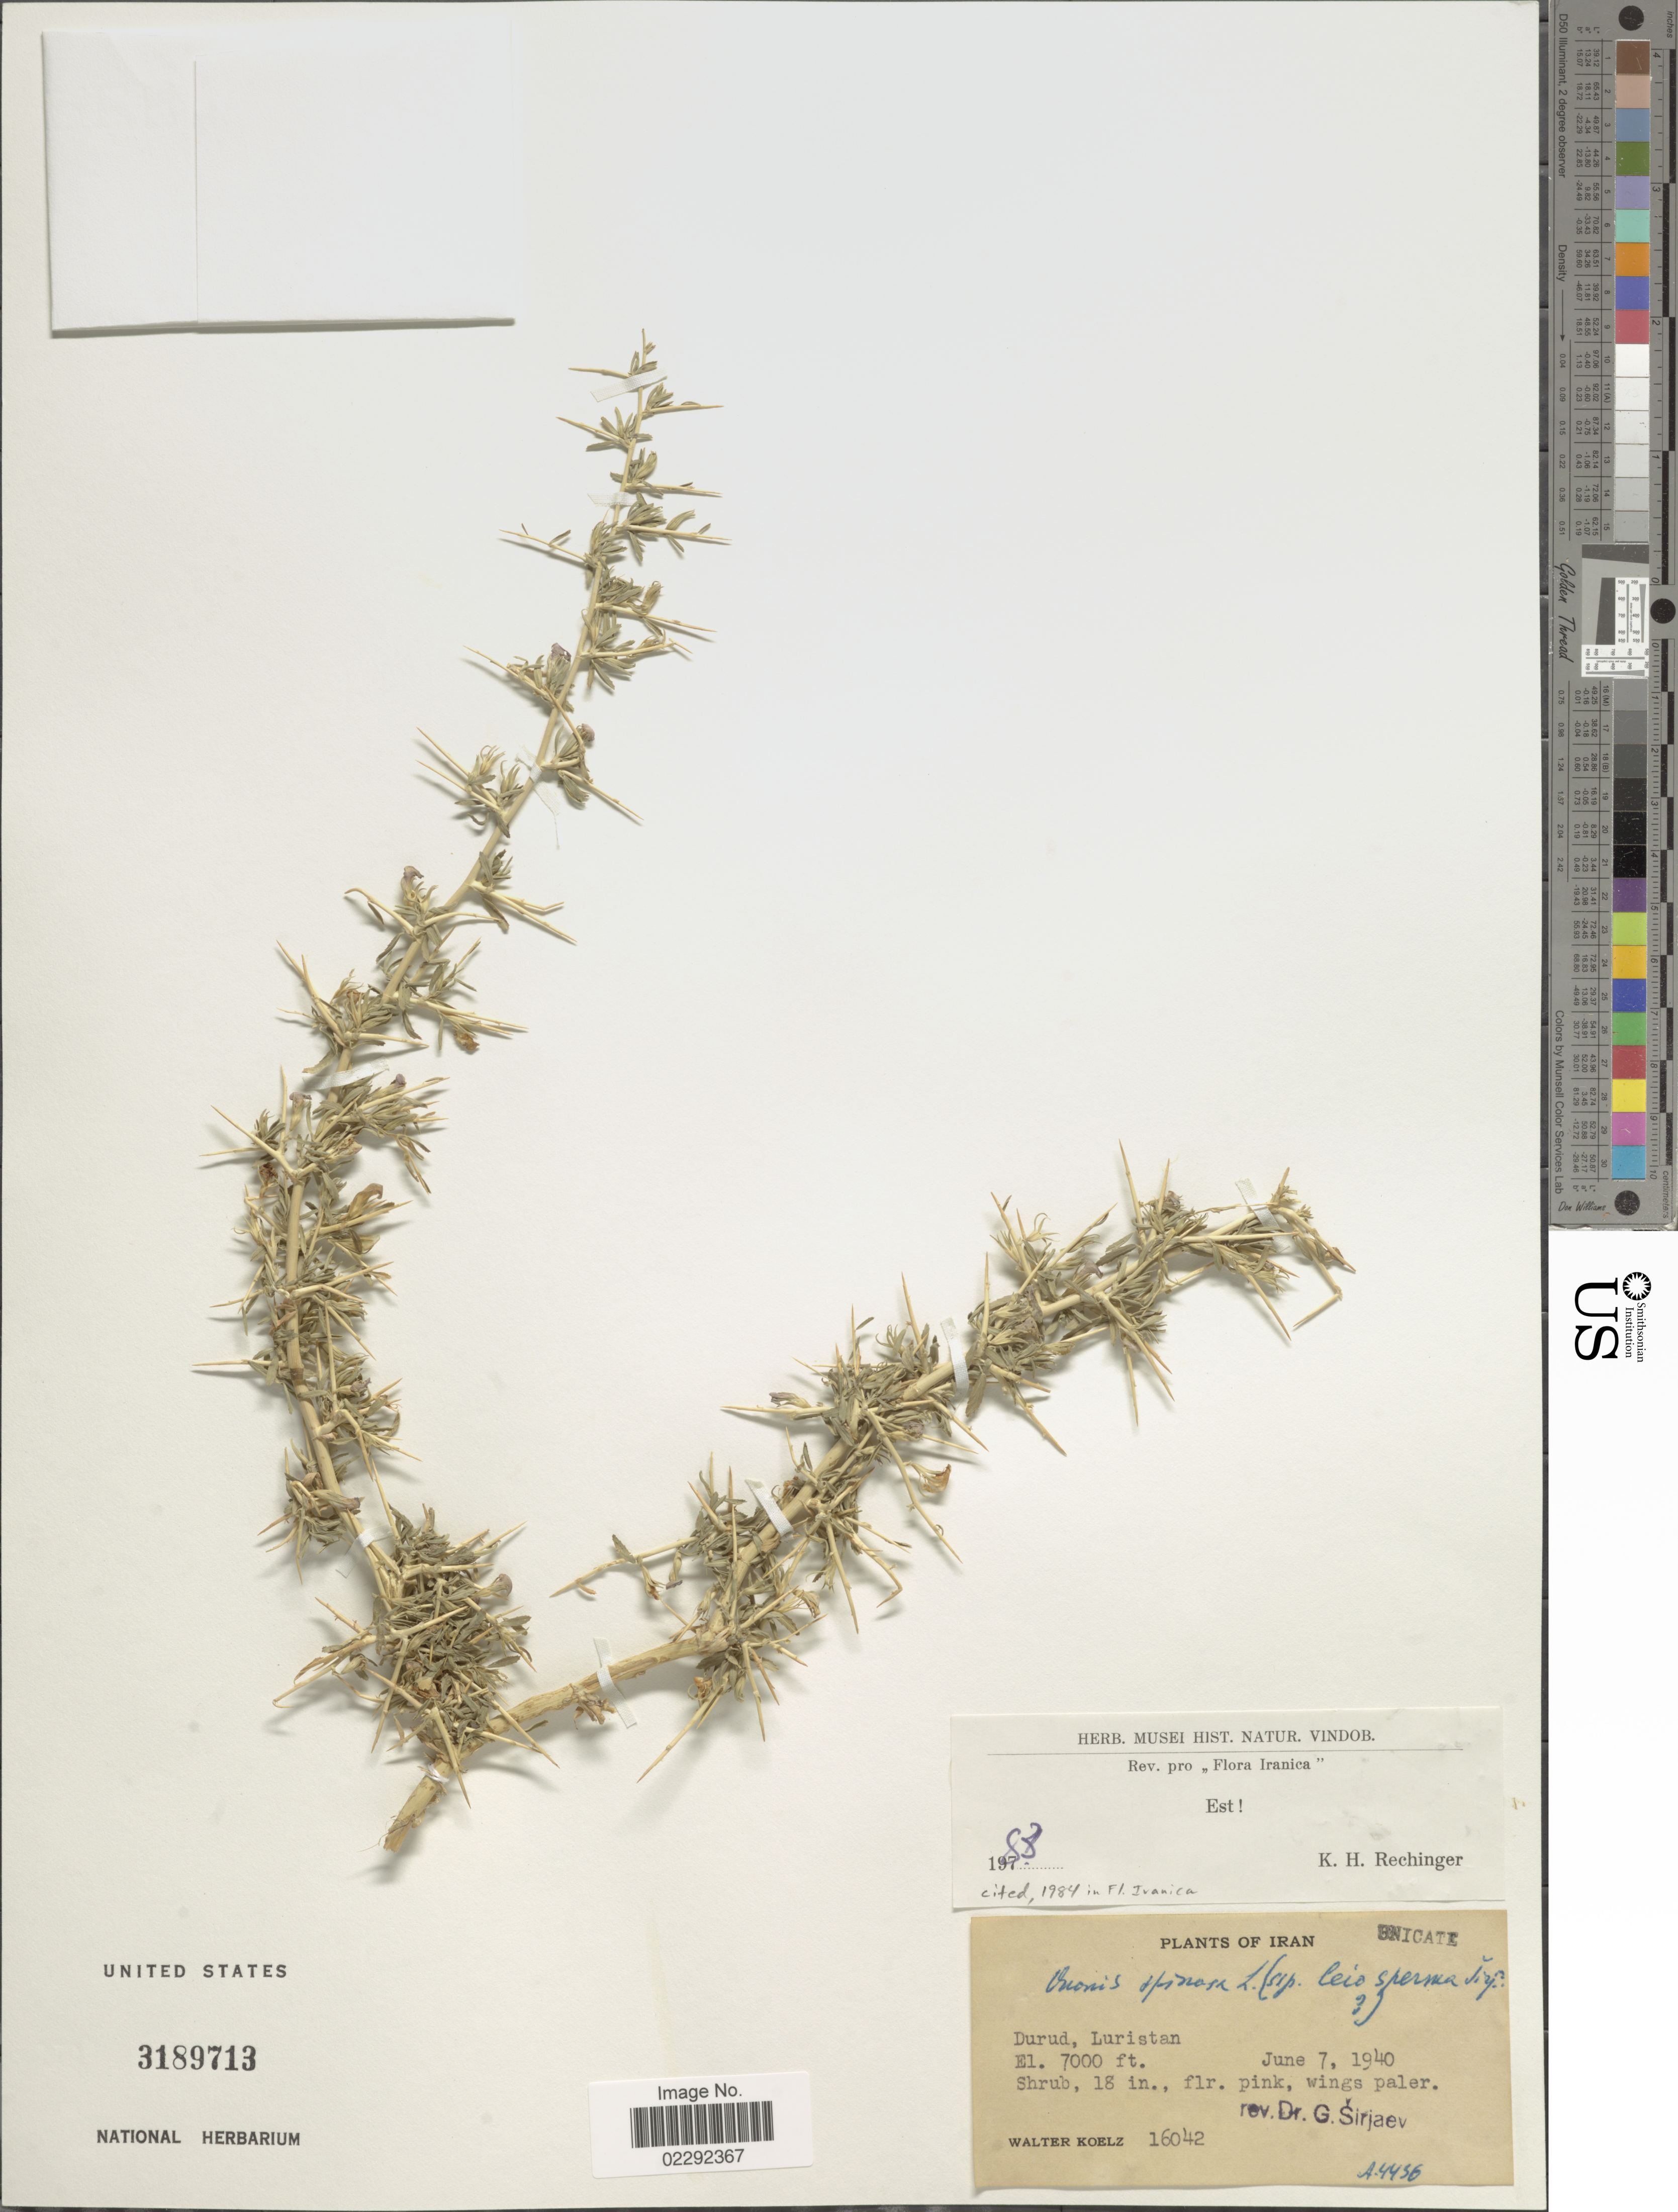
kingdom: Plantae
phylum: Tracheophyta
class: Magnoliopsida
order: Fabales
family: Fabaceae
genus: Ononis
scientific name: Ononis spinosa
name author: L.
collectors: W. N. Koelz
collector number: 16042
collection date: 1940-06-07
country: Iran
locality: Durud, Luristan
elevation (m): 2134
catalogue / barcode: US 3189713